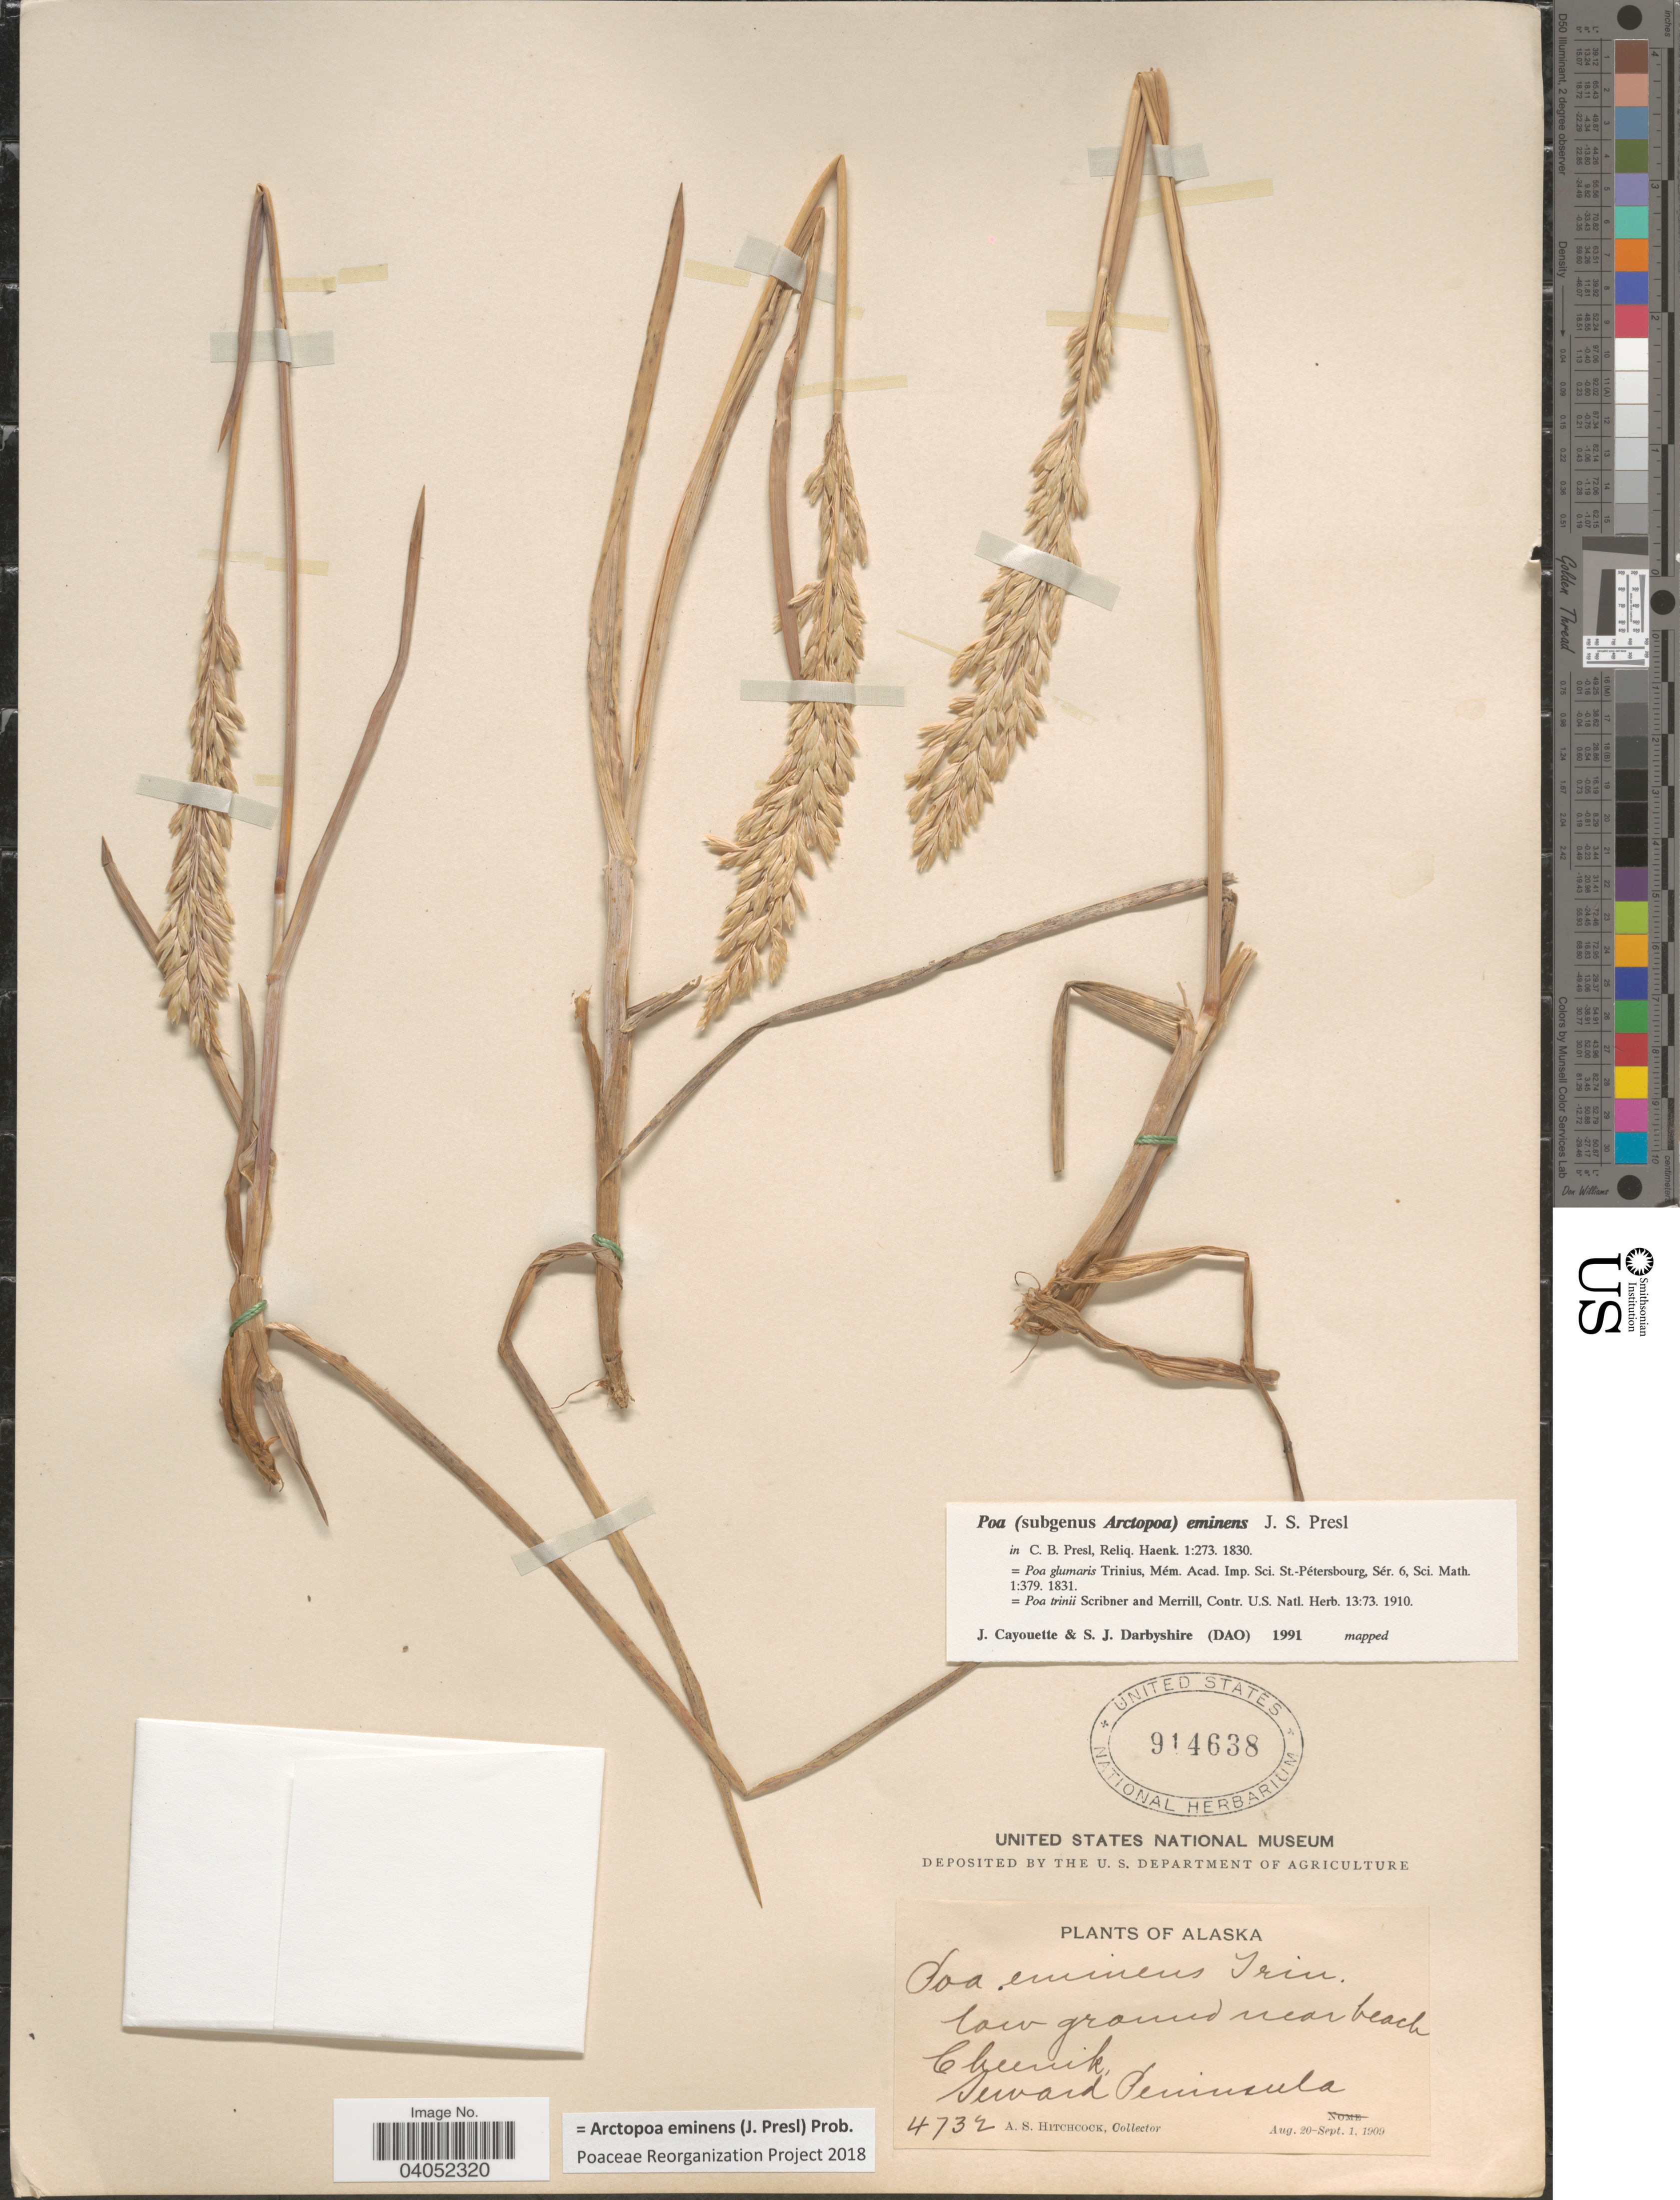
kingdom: Plantae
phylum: Tracheophyta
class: Liliopsida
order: Poales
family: Poaceae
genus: Arctopoa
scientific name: Arctopoa eminens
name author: (J. Presl) Prob.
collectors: A. S. Hitchcock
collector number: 4732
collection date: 1909-08-20/1909-09-01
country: United States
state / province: Alaska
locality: Near beach Cheenik, Seward Peninsula.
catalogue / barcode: US 914638